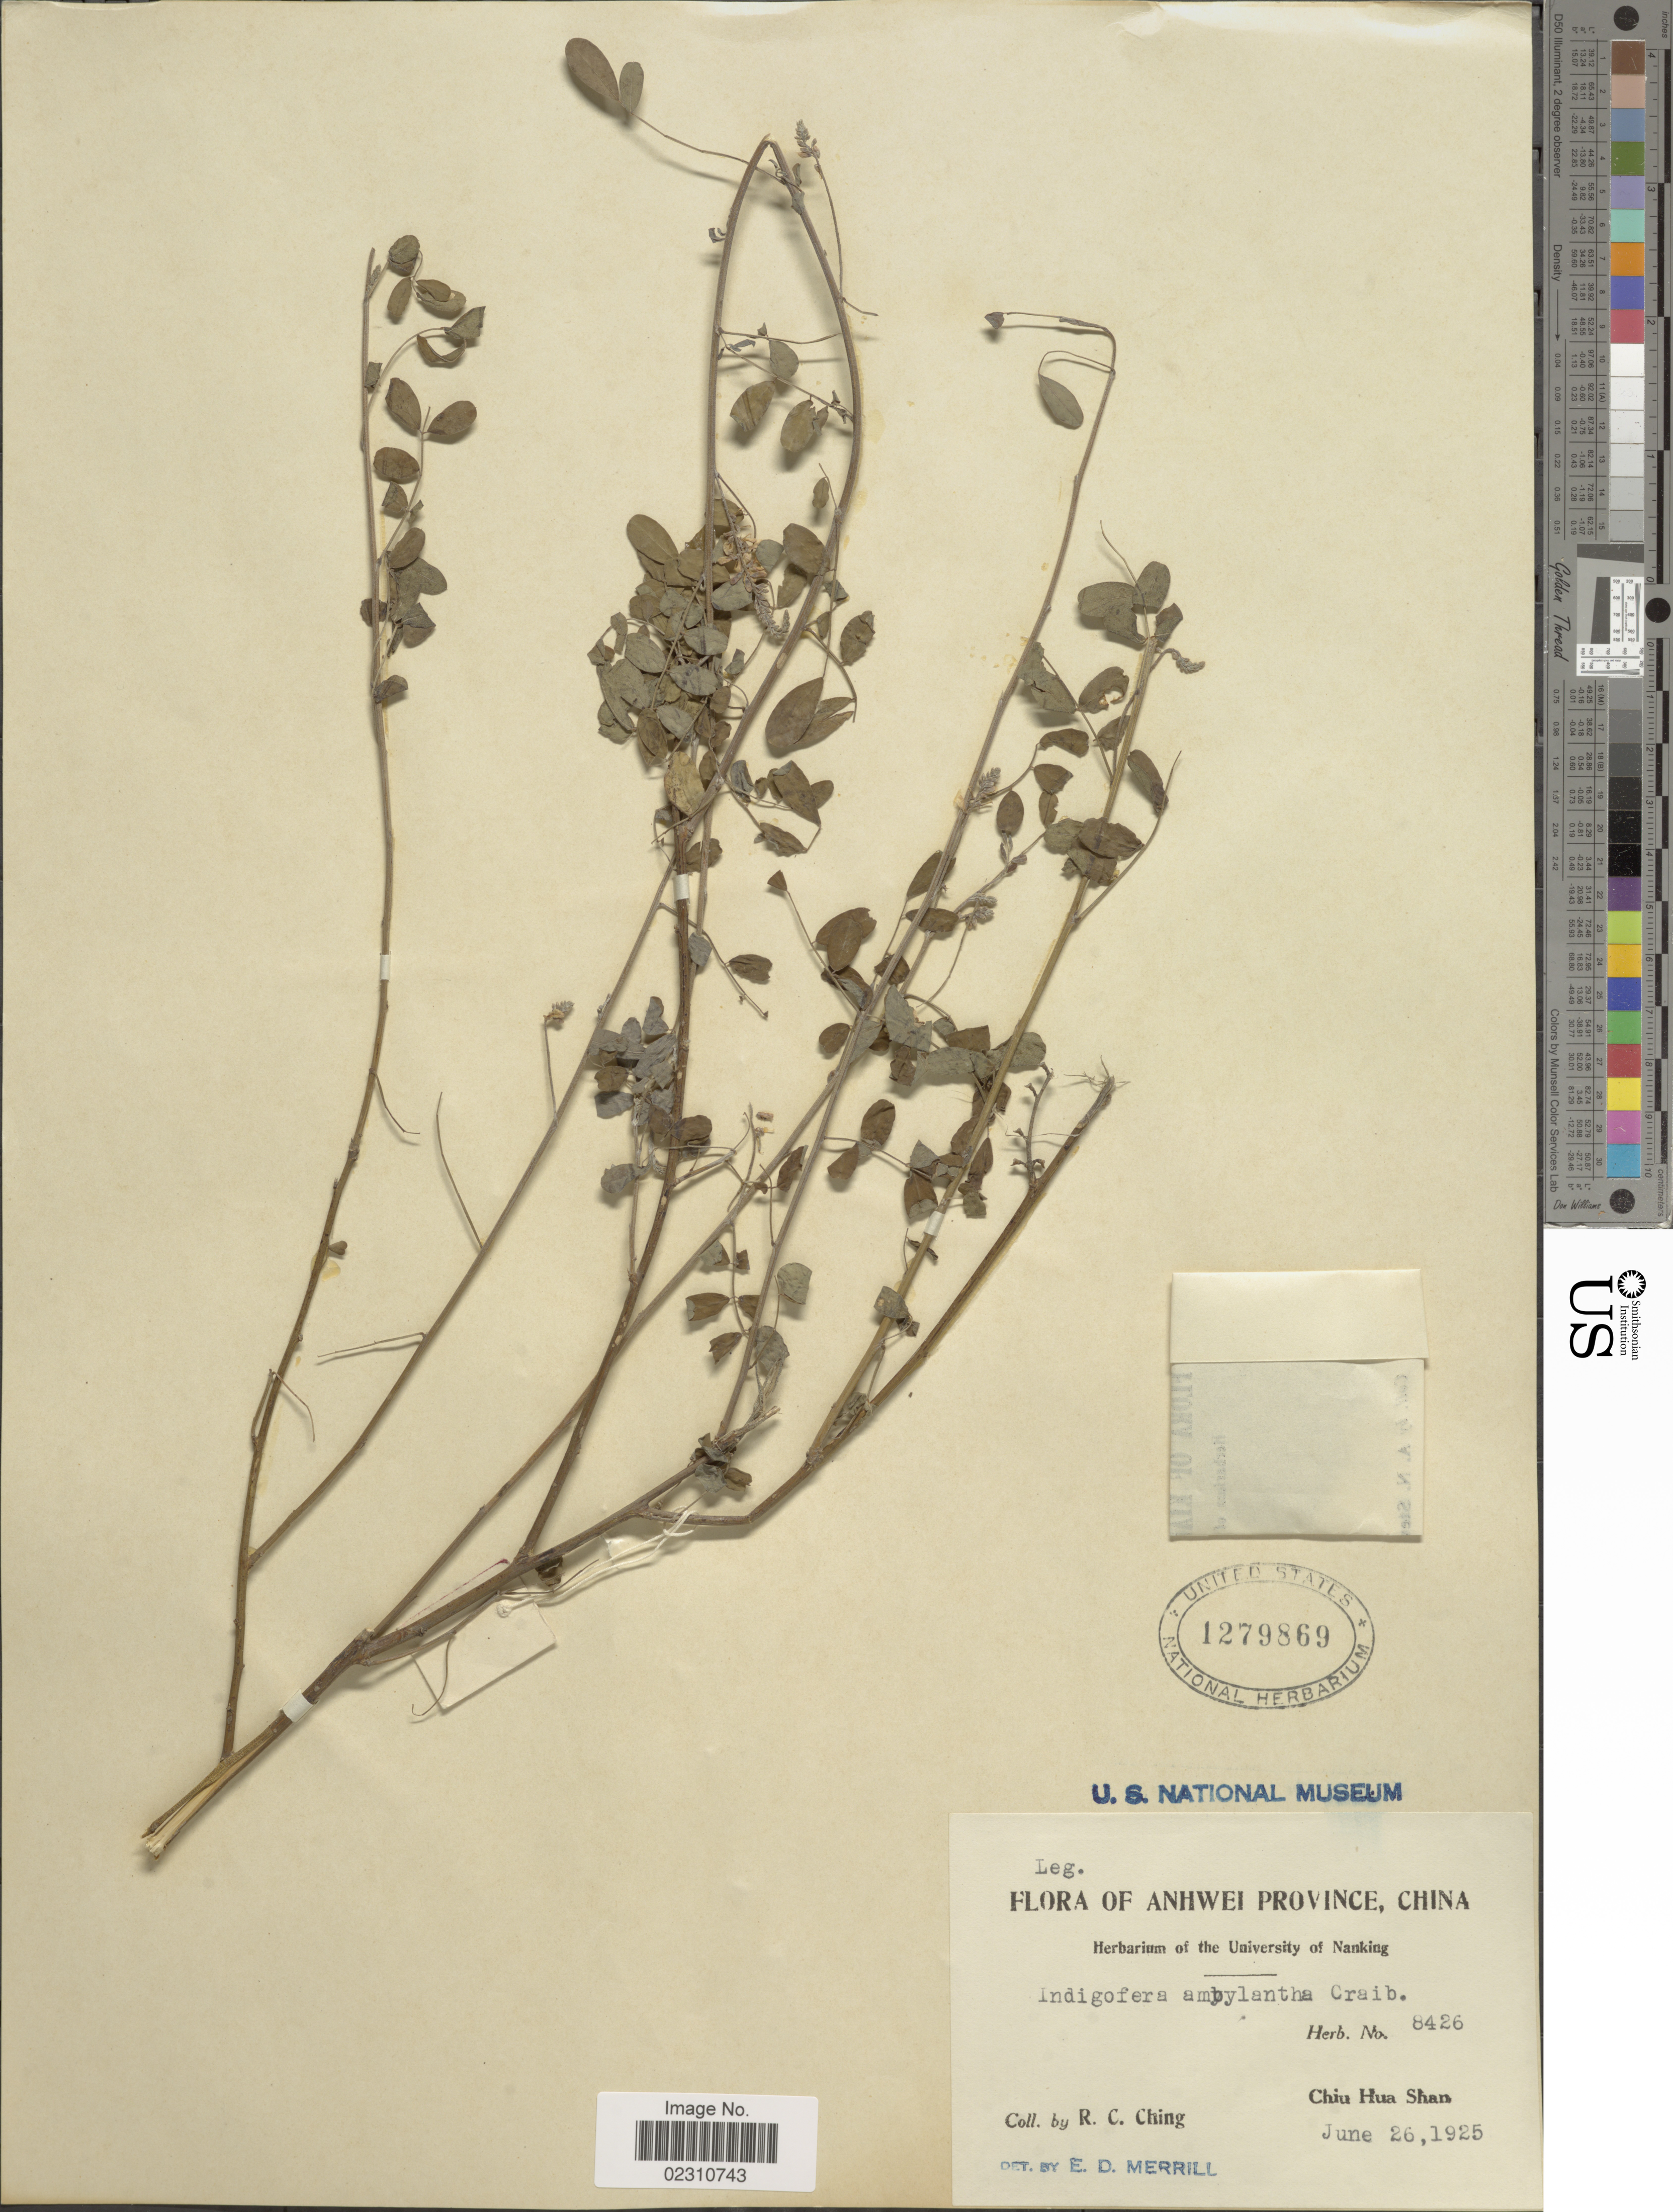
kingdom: Plantae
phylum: Tracheophyta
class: Magnoliopsida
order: Fabales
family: Fabaceae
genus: Indigofera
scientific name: Indigofera amblyantha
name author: Craib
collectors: R. C. Ching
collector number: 8426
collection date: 1925-06-26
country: China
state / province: Anhui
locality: Anhwei, Chiu Hua Shan, China.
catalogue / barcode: US 1279869